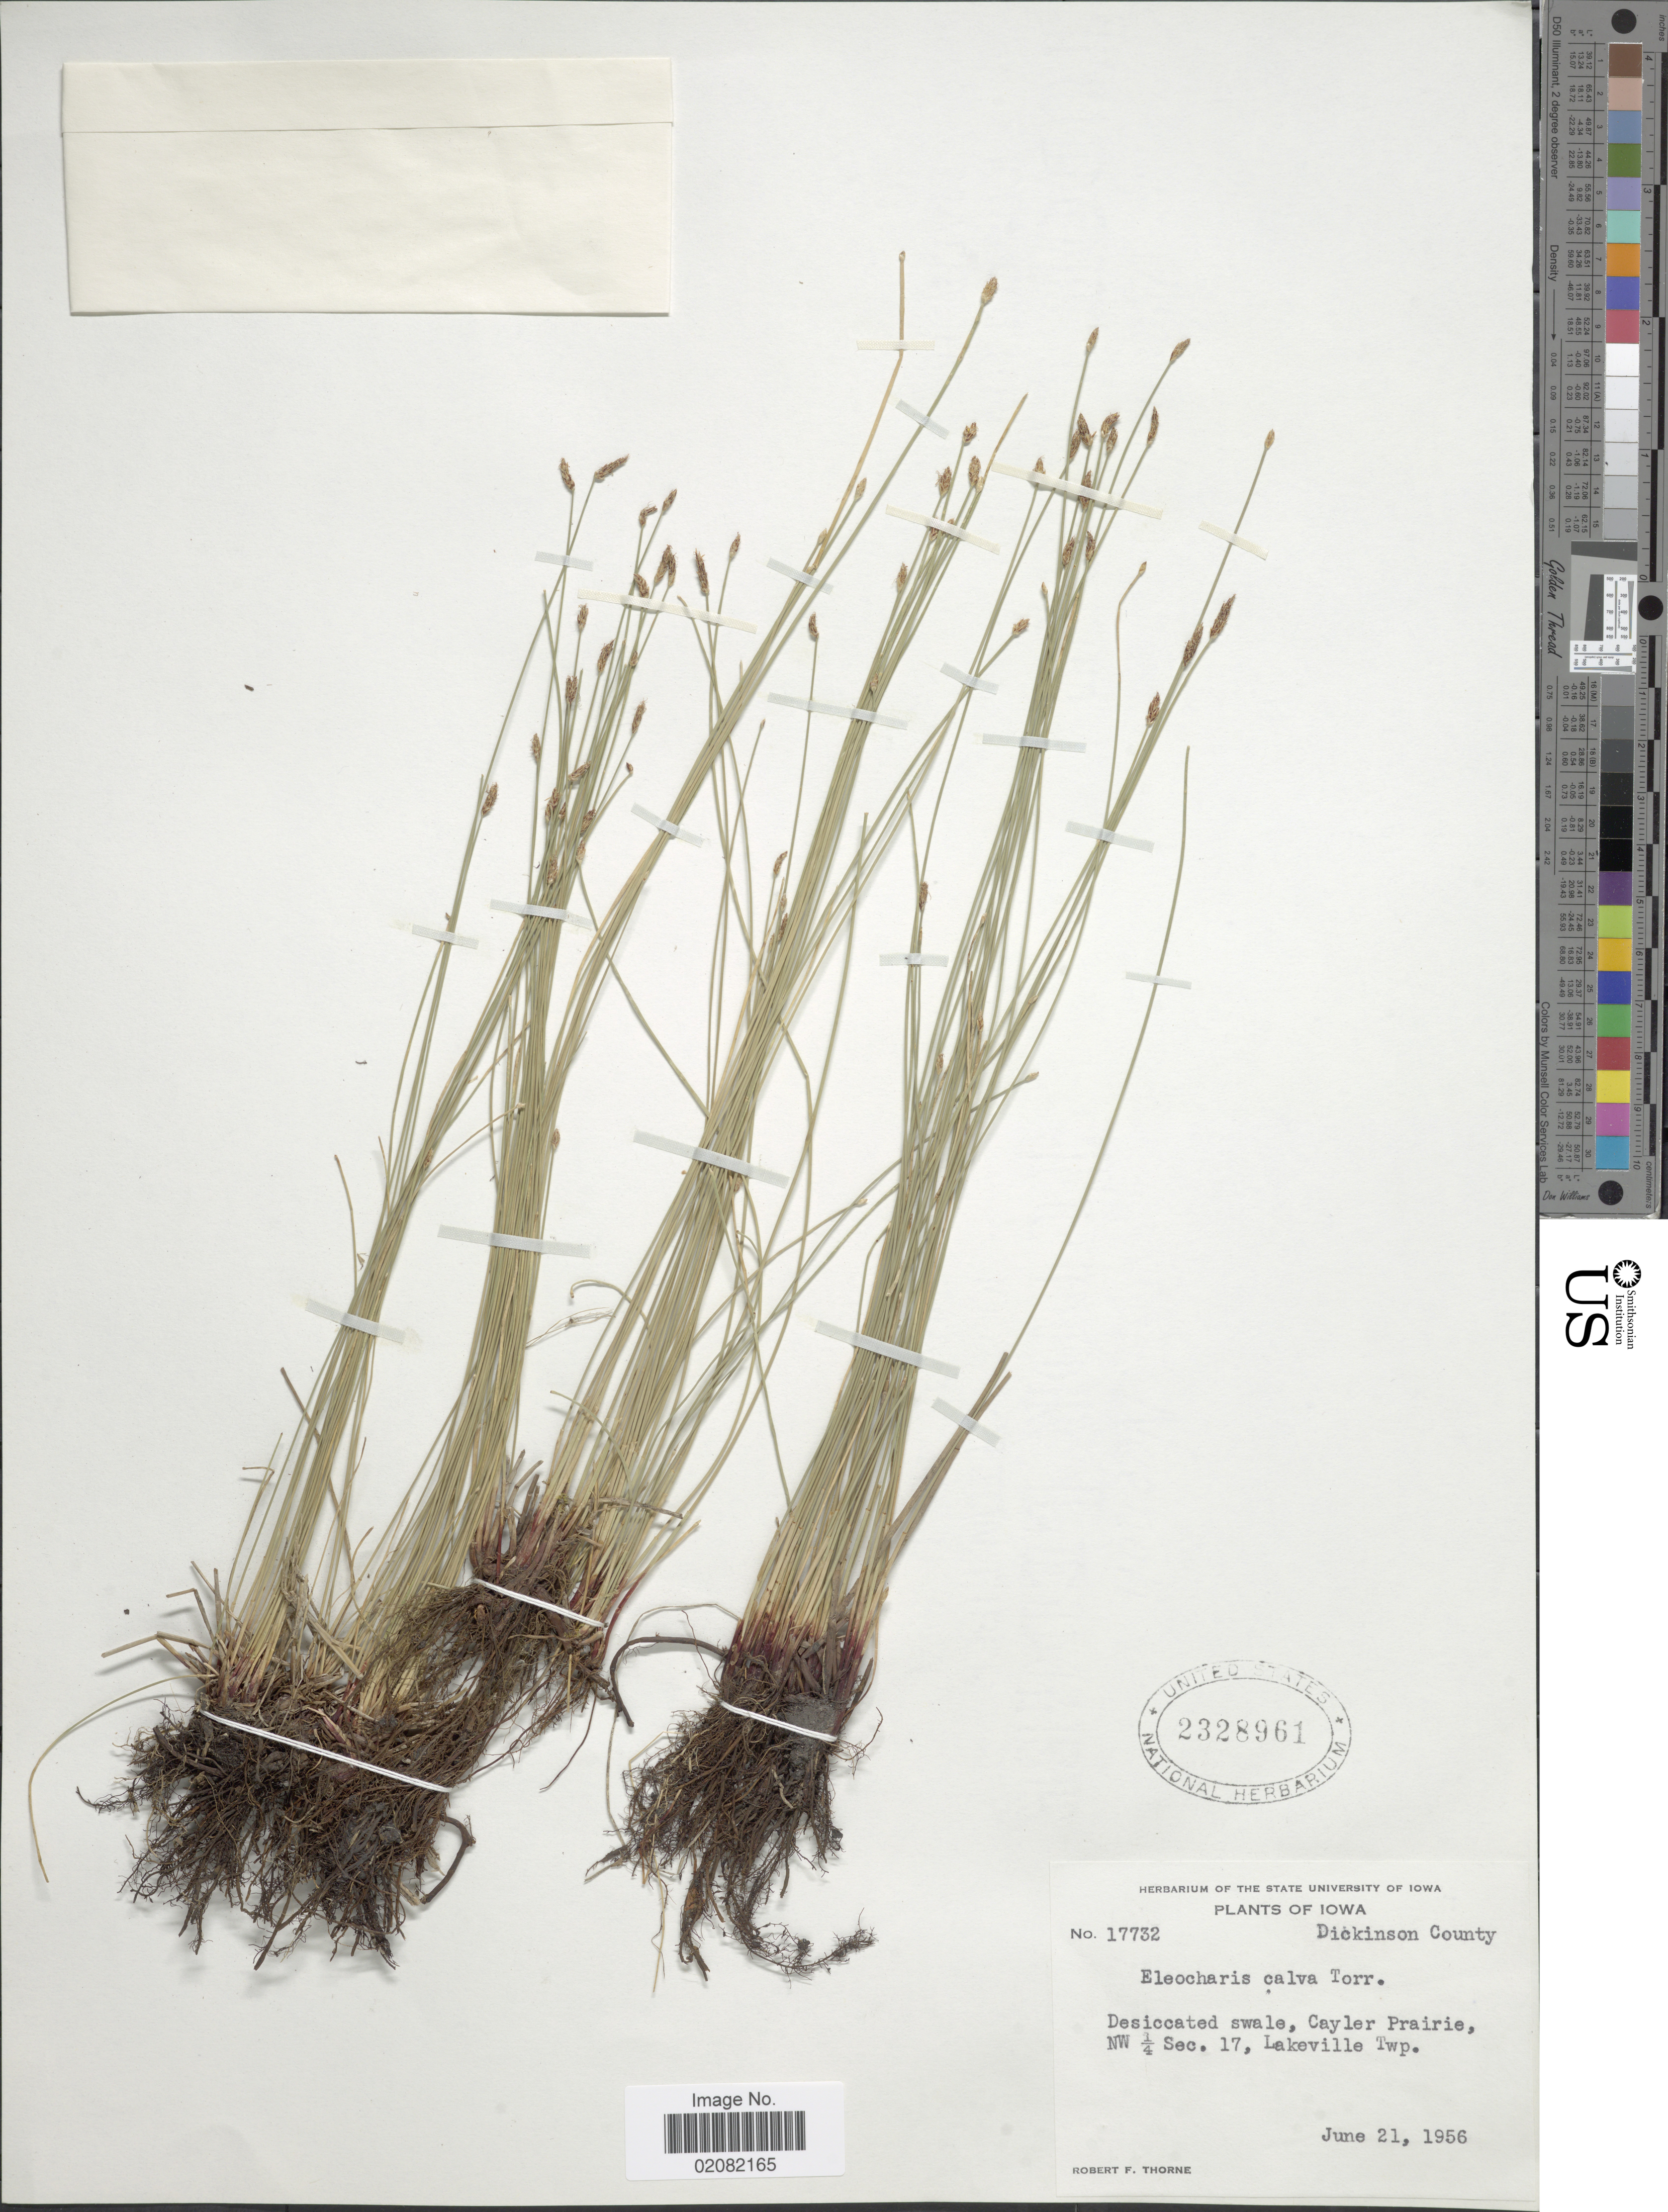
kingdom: Plantae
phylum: Tracheophyta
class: Liliopsida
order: Poales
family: Cyperaceae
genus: Eleocharis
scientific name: Eleocharis erythropoda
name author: Steud.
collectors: R. F. Thorne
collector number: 17732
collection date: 1956-06-21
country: United States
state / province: Iowa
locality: Dickinson County, Desiccated swale, Cayler Prairiem NW ¼ Sec. 17, Lakeville twp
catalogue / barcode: US 2328961